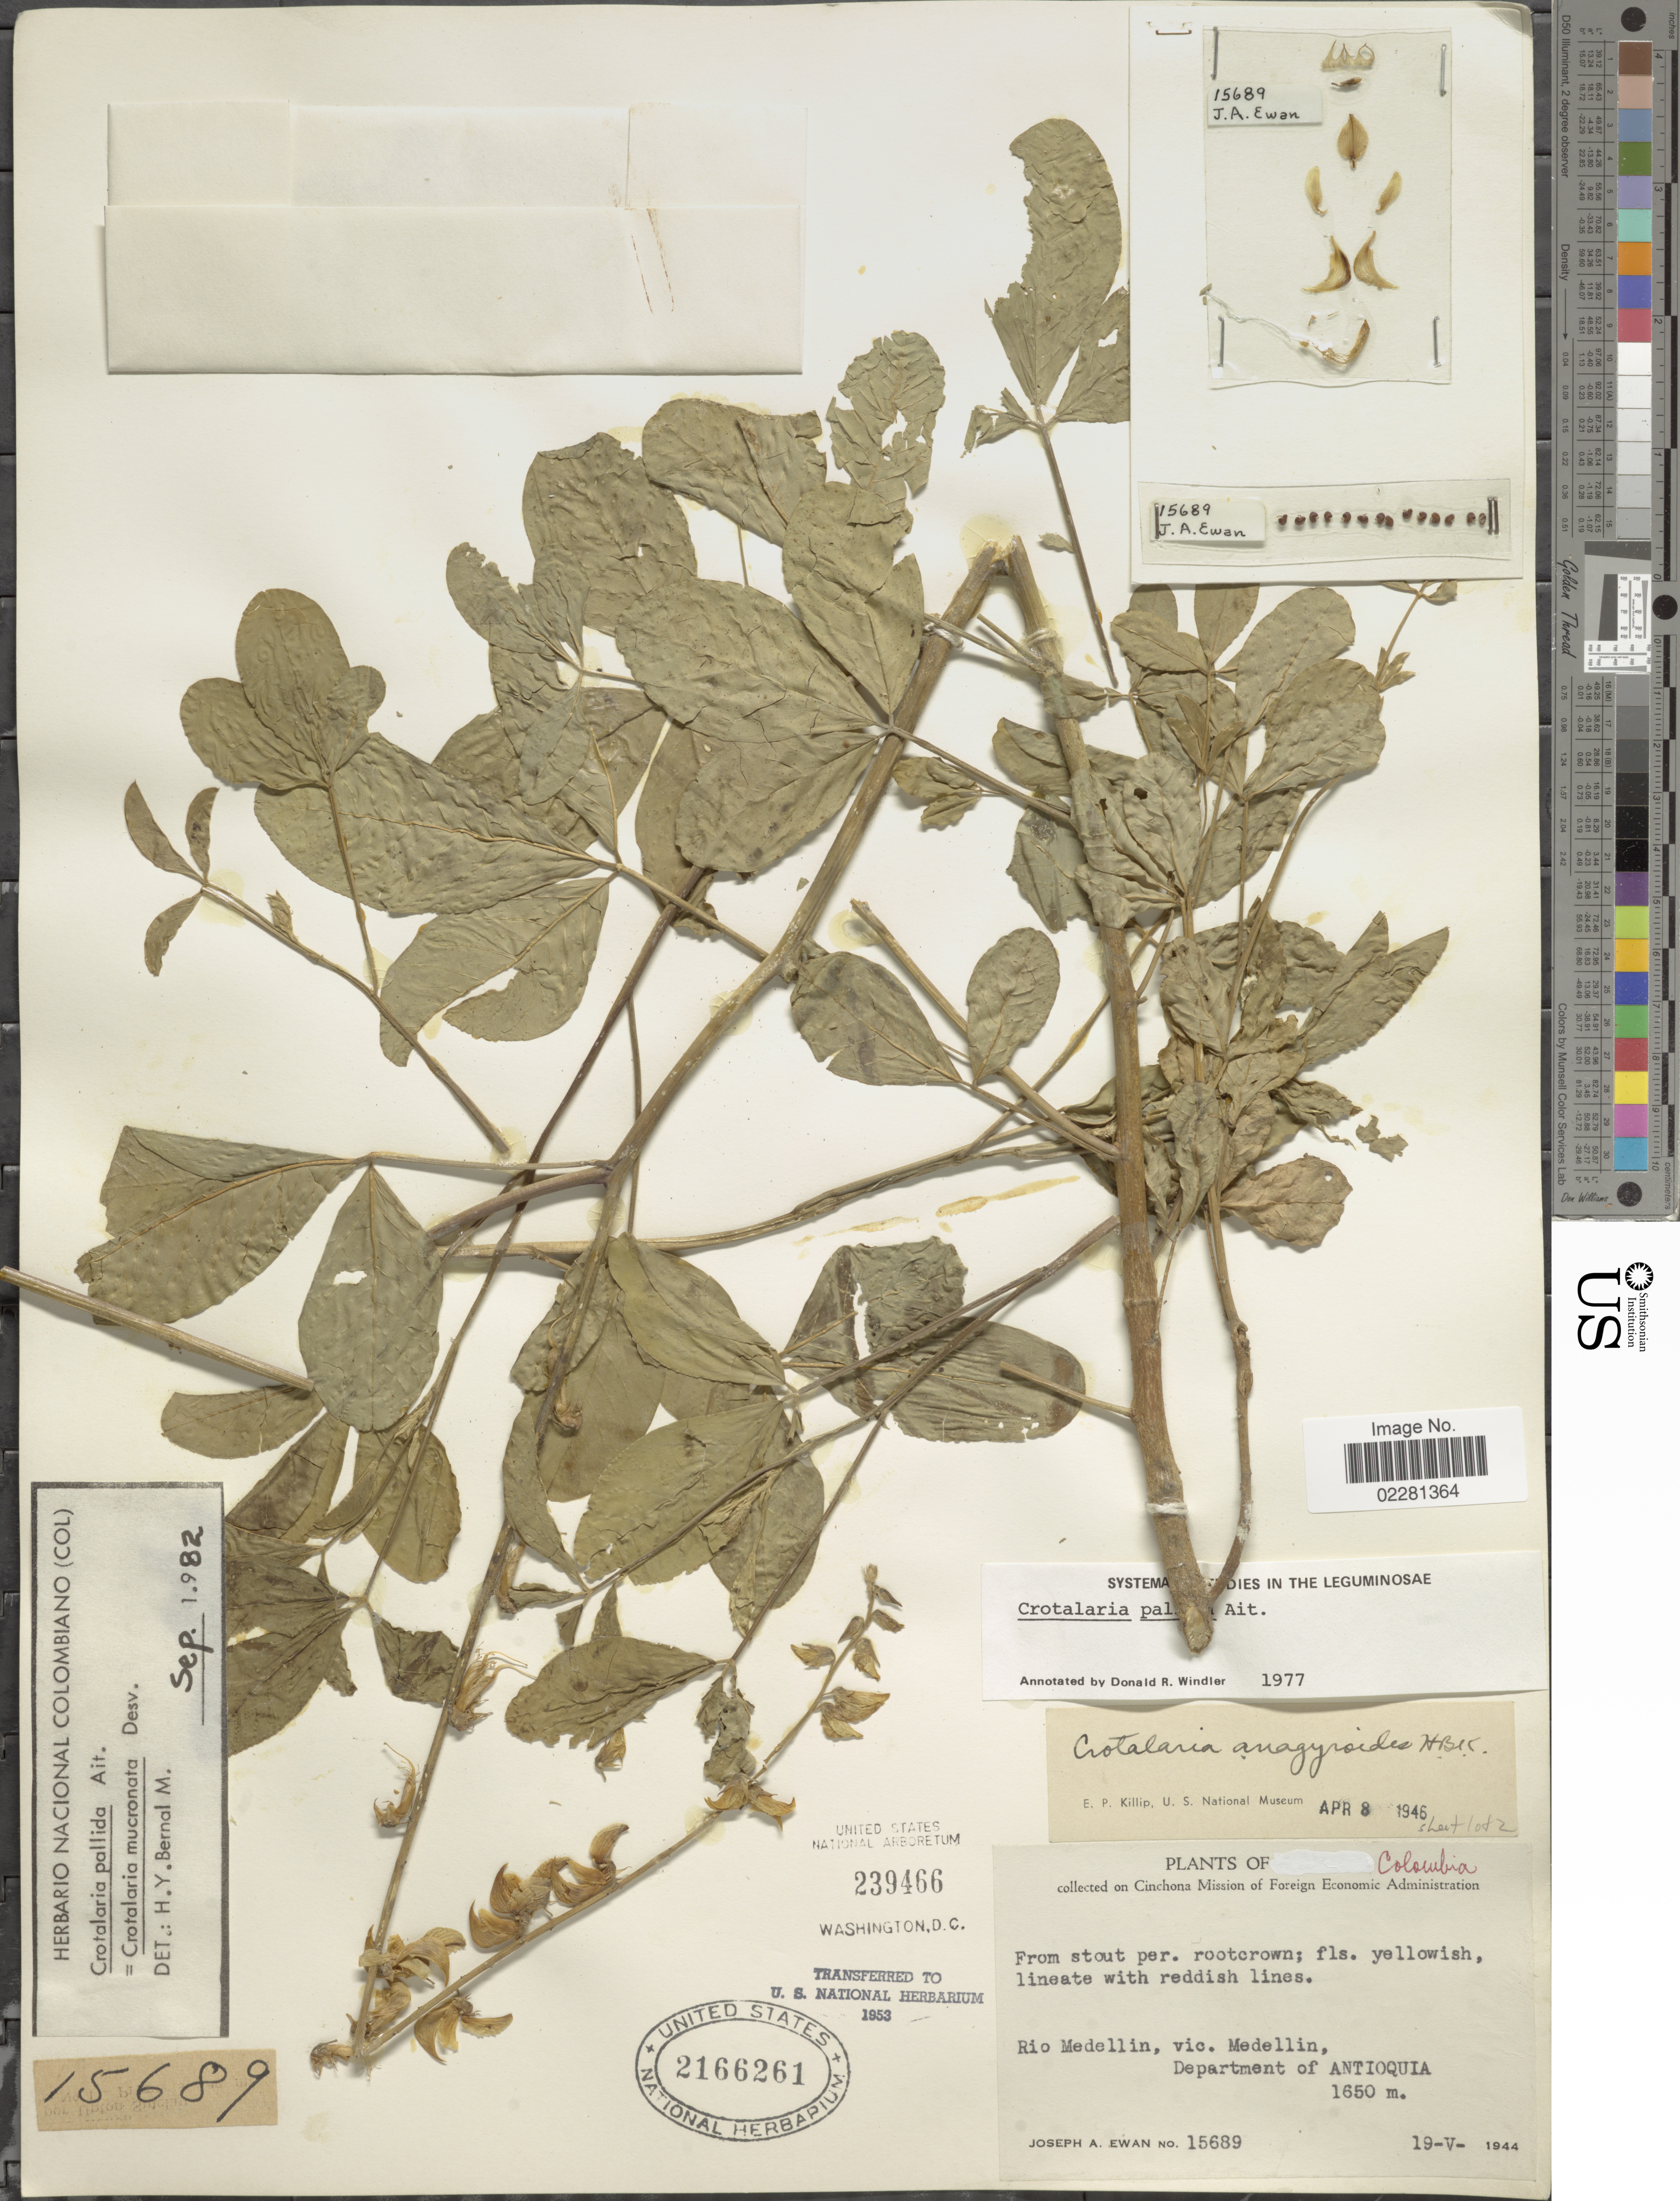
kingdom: Plantae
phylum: Tracheophyta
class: Magnoliopsida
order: Fabales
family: Fabaceae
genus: Crotalaria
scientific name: Crotalaria pallida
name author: Aiton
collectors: J. A. Ewan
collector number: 15689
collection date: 1944-05-19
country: Colombia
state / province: Antioquia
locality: Rio Medellin, vic. Medellin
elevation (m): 1650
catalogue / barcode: US 2166261